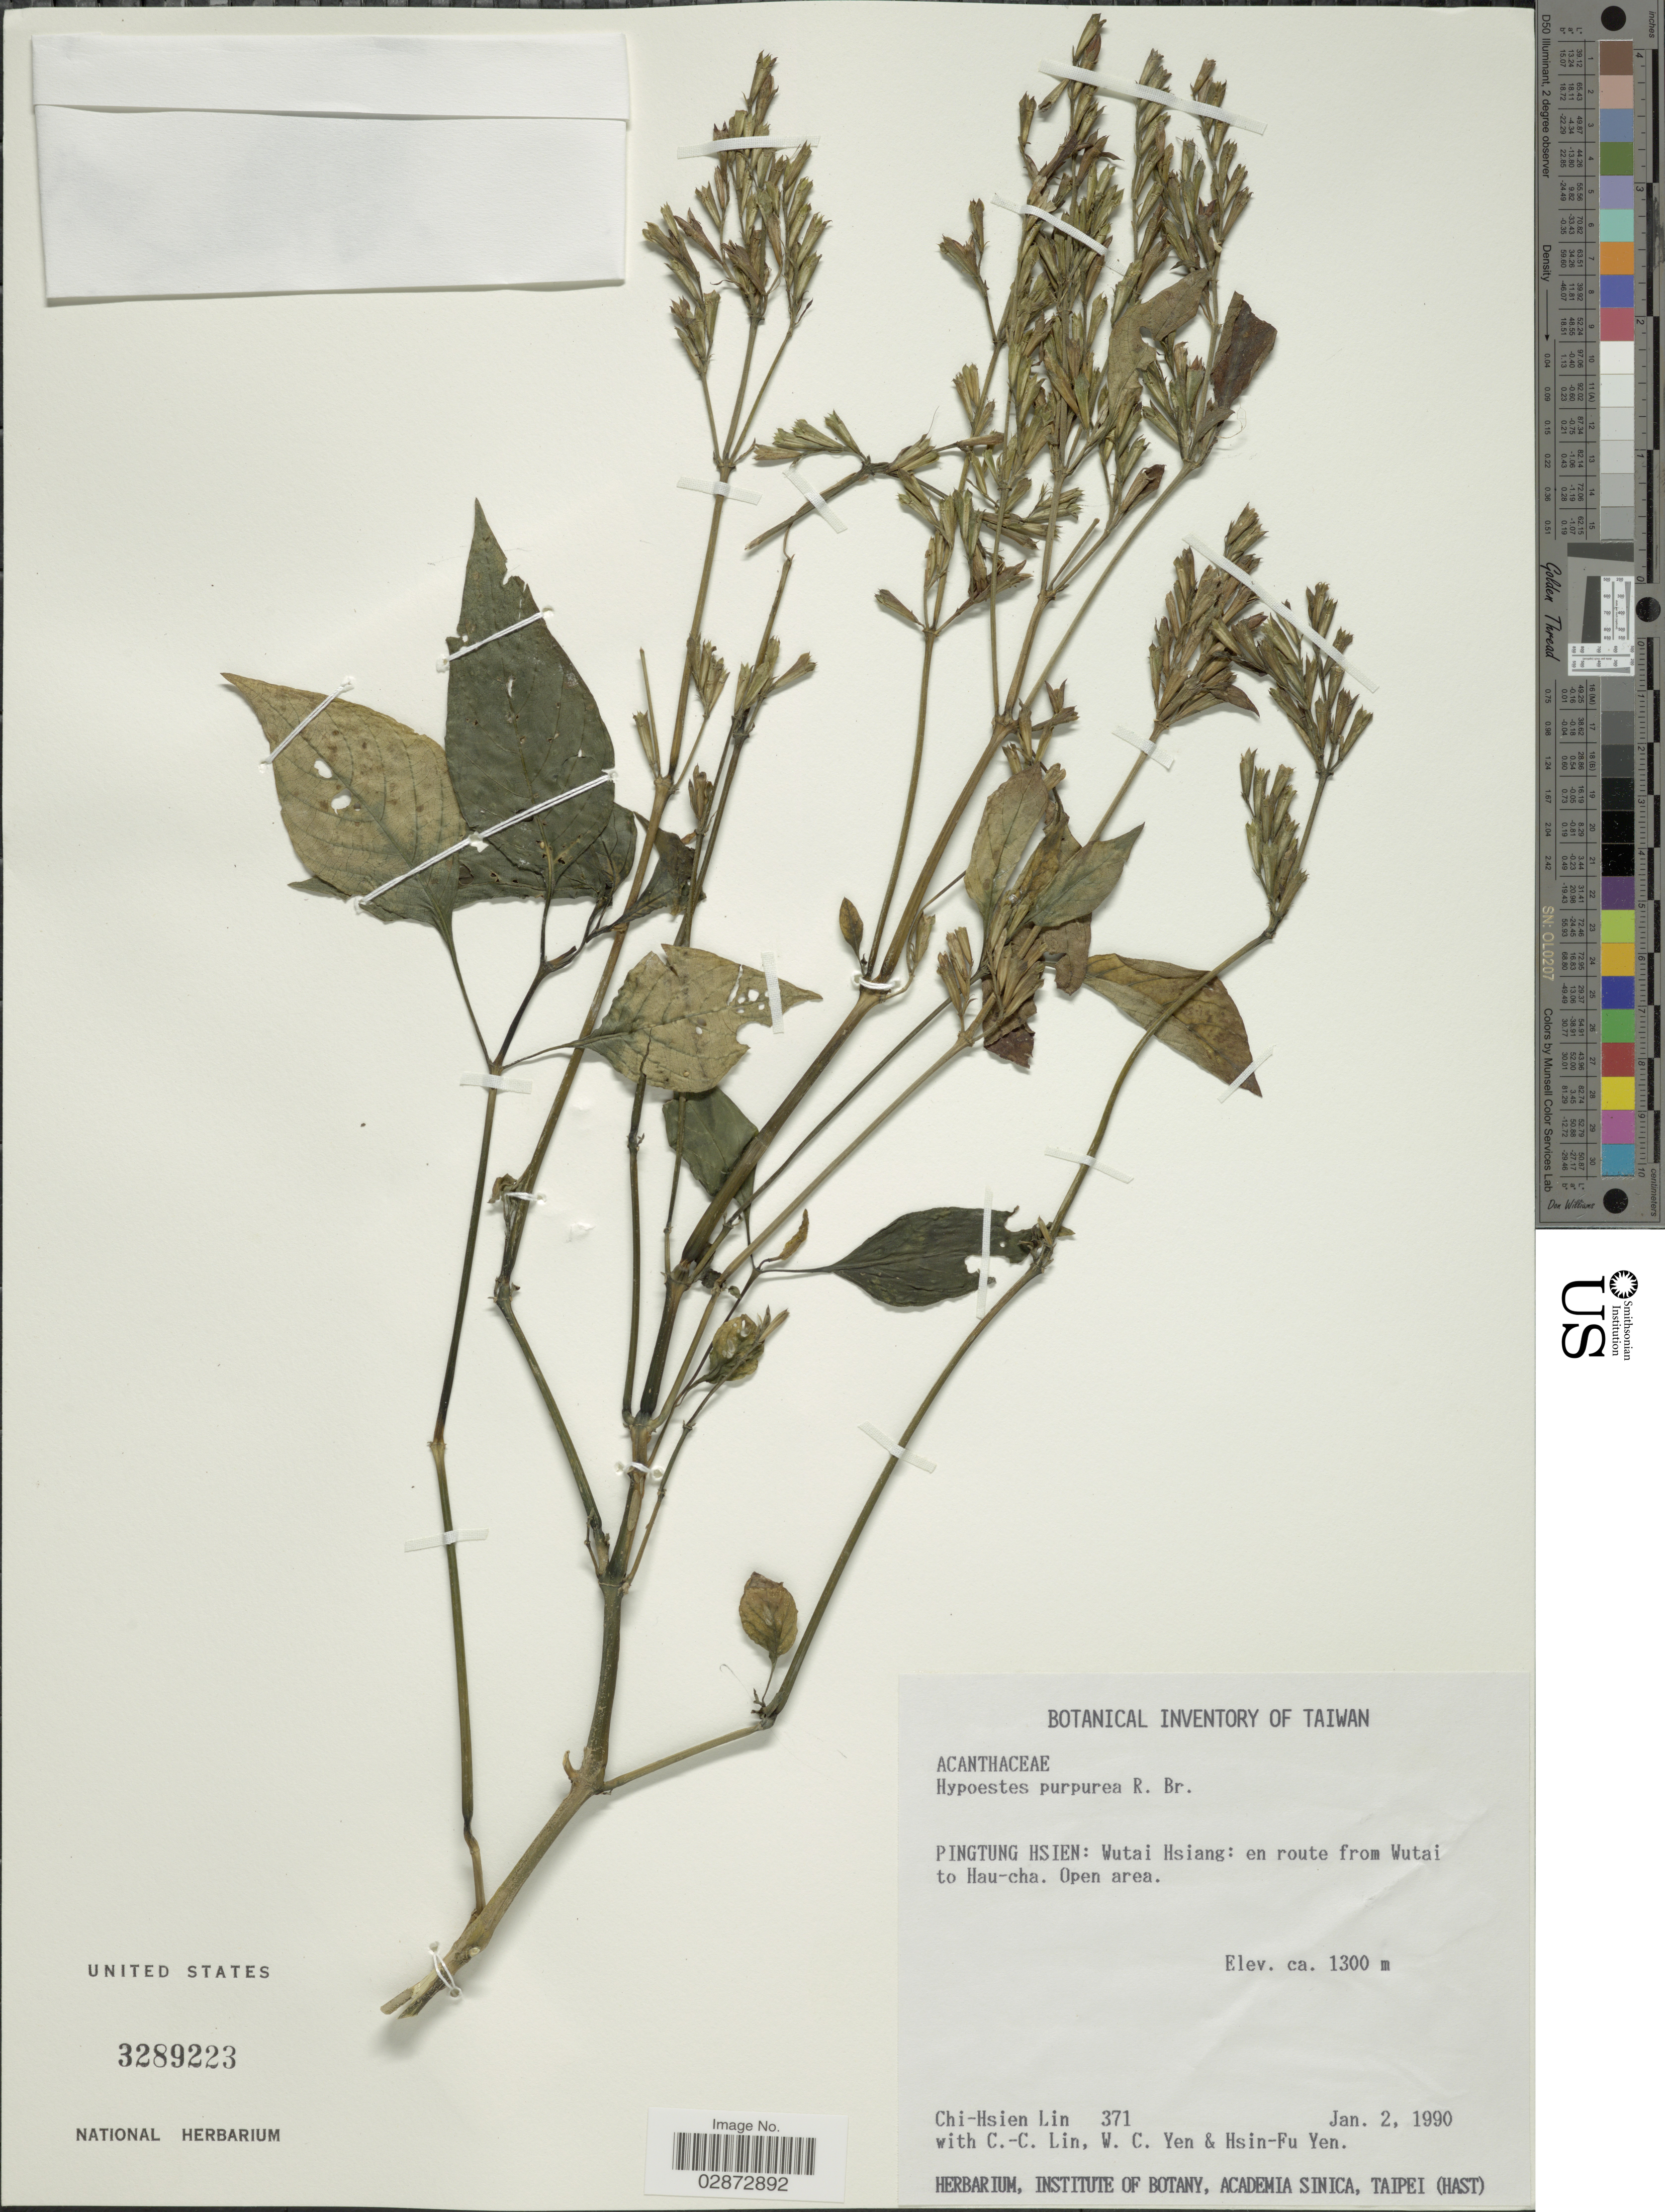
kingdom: Plantae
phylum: Tracheophyta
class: Magnoliopsida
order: Lamiales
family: Acanthaceae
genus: Hypoestes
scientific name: Hypoestes purpurea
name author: R. Br.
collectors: C. Lin, C. Lin, W. Yen & H. Yen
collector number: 371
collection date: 1990-01-02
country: Taiwan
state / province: Pingtung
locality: Pingtung Hsien: Wutai Hsiang: en route from Wutai to Hau-cha.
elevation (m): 1300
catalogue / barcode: US 3289223